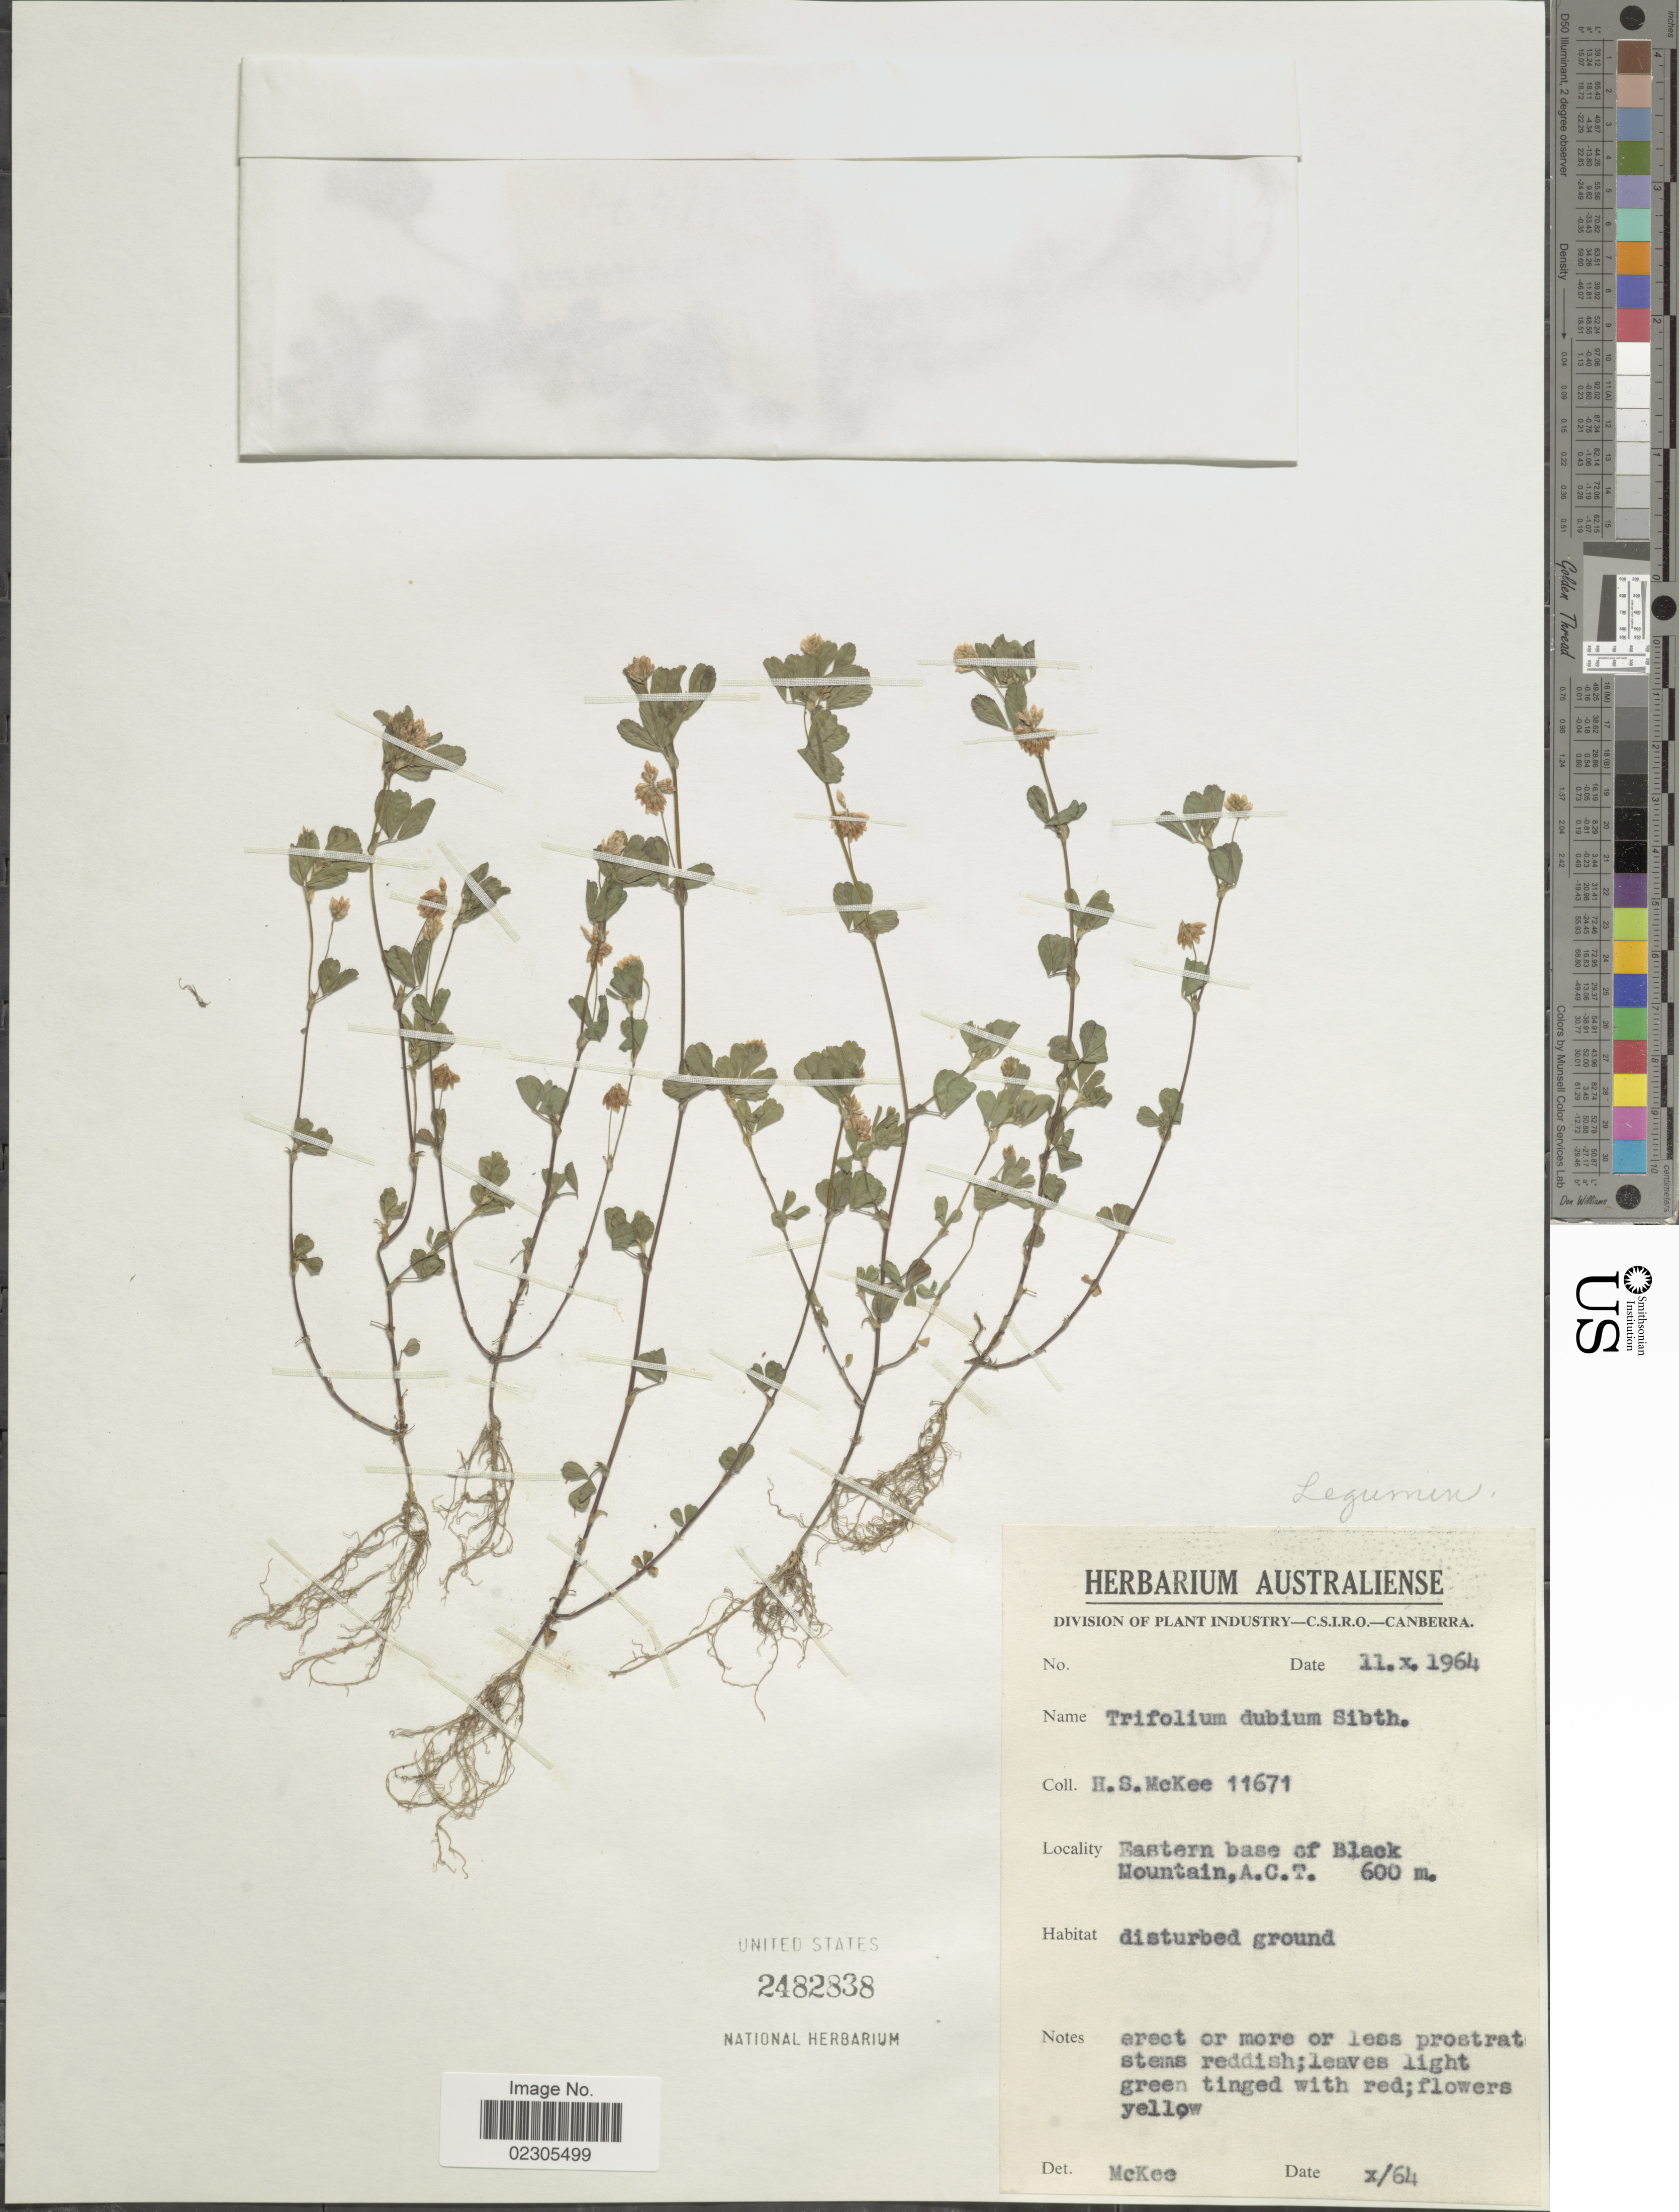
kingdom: Plantae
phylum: Tracheophyta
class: Magnoliopsida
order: Fabales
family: Fabaceae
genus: Trifolium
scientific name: Trifolium dubium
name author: Sibth.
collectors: H. S. McKee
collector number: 11671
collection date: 1964-10-11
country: Australia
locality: Eastern base of Black Mountain, A.C.T.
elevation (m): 600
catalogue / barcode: US 2482838